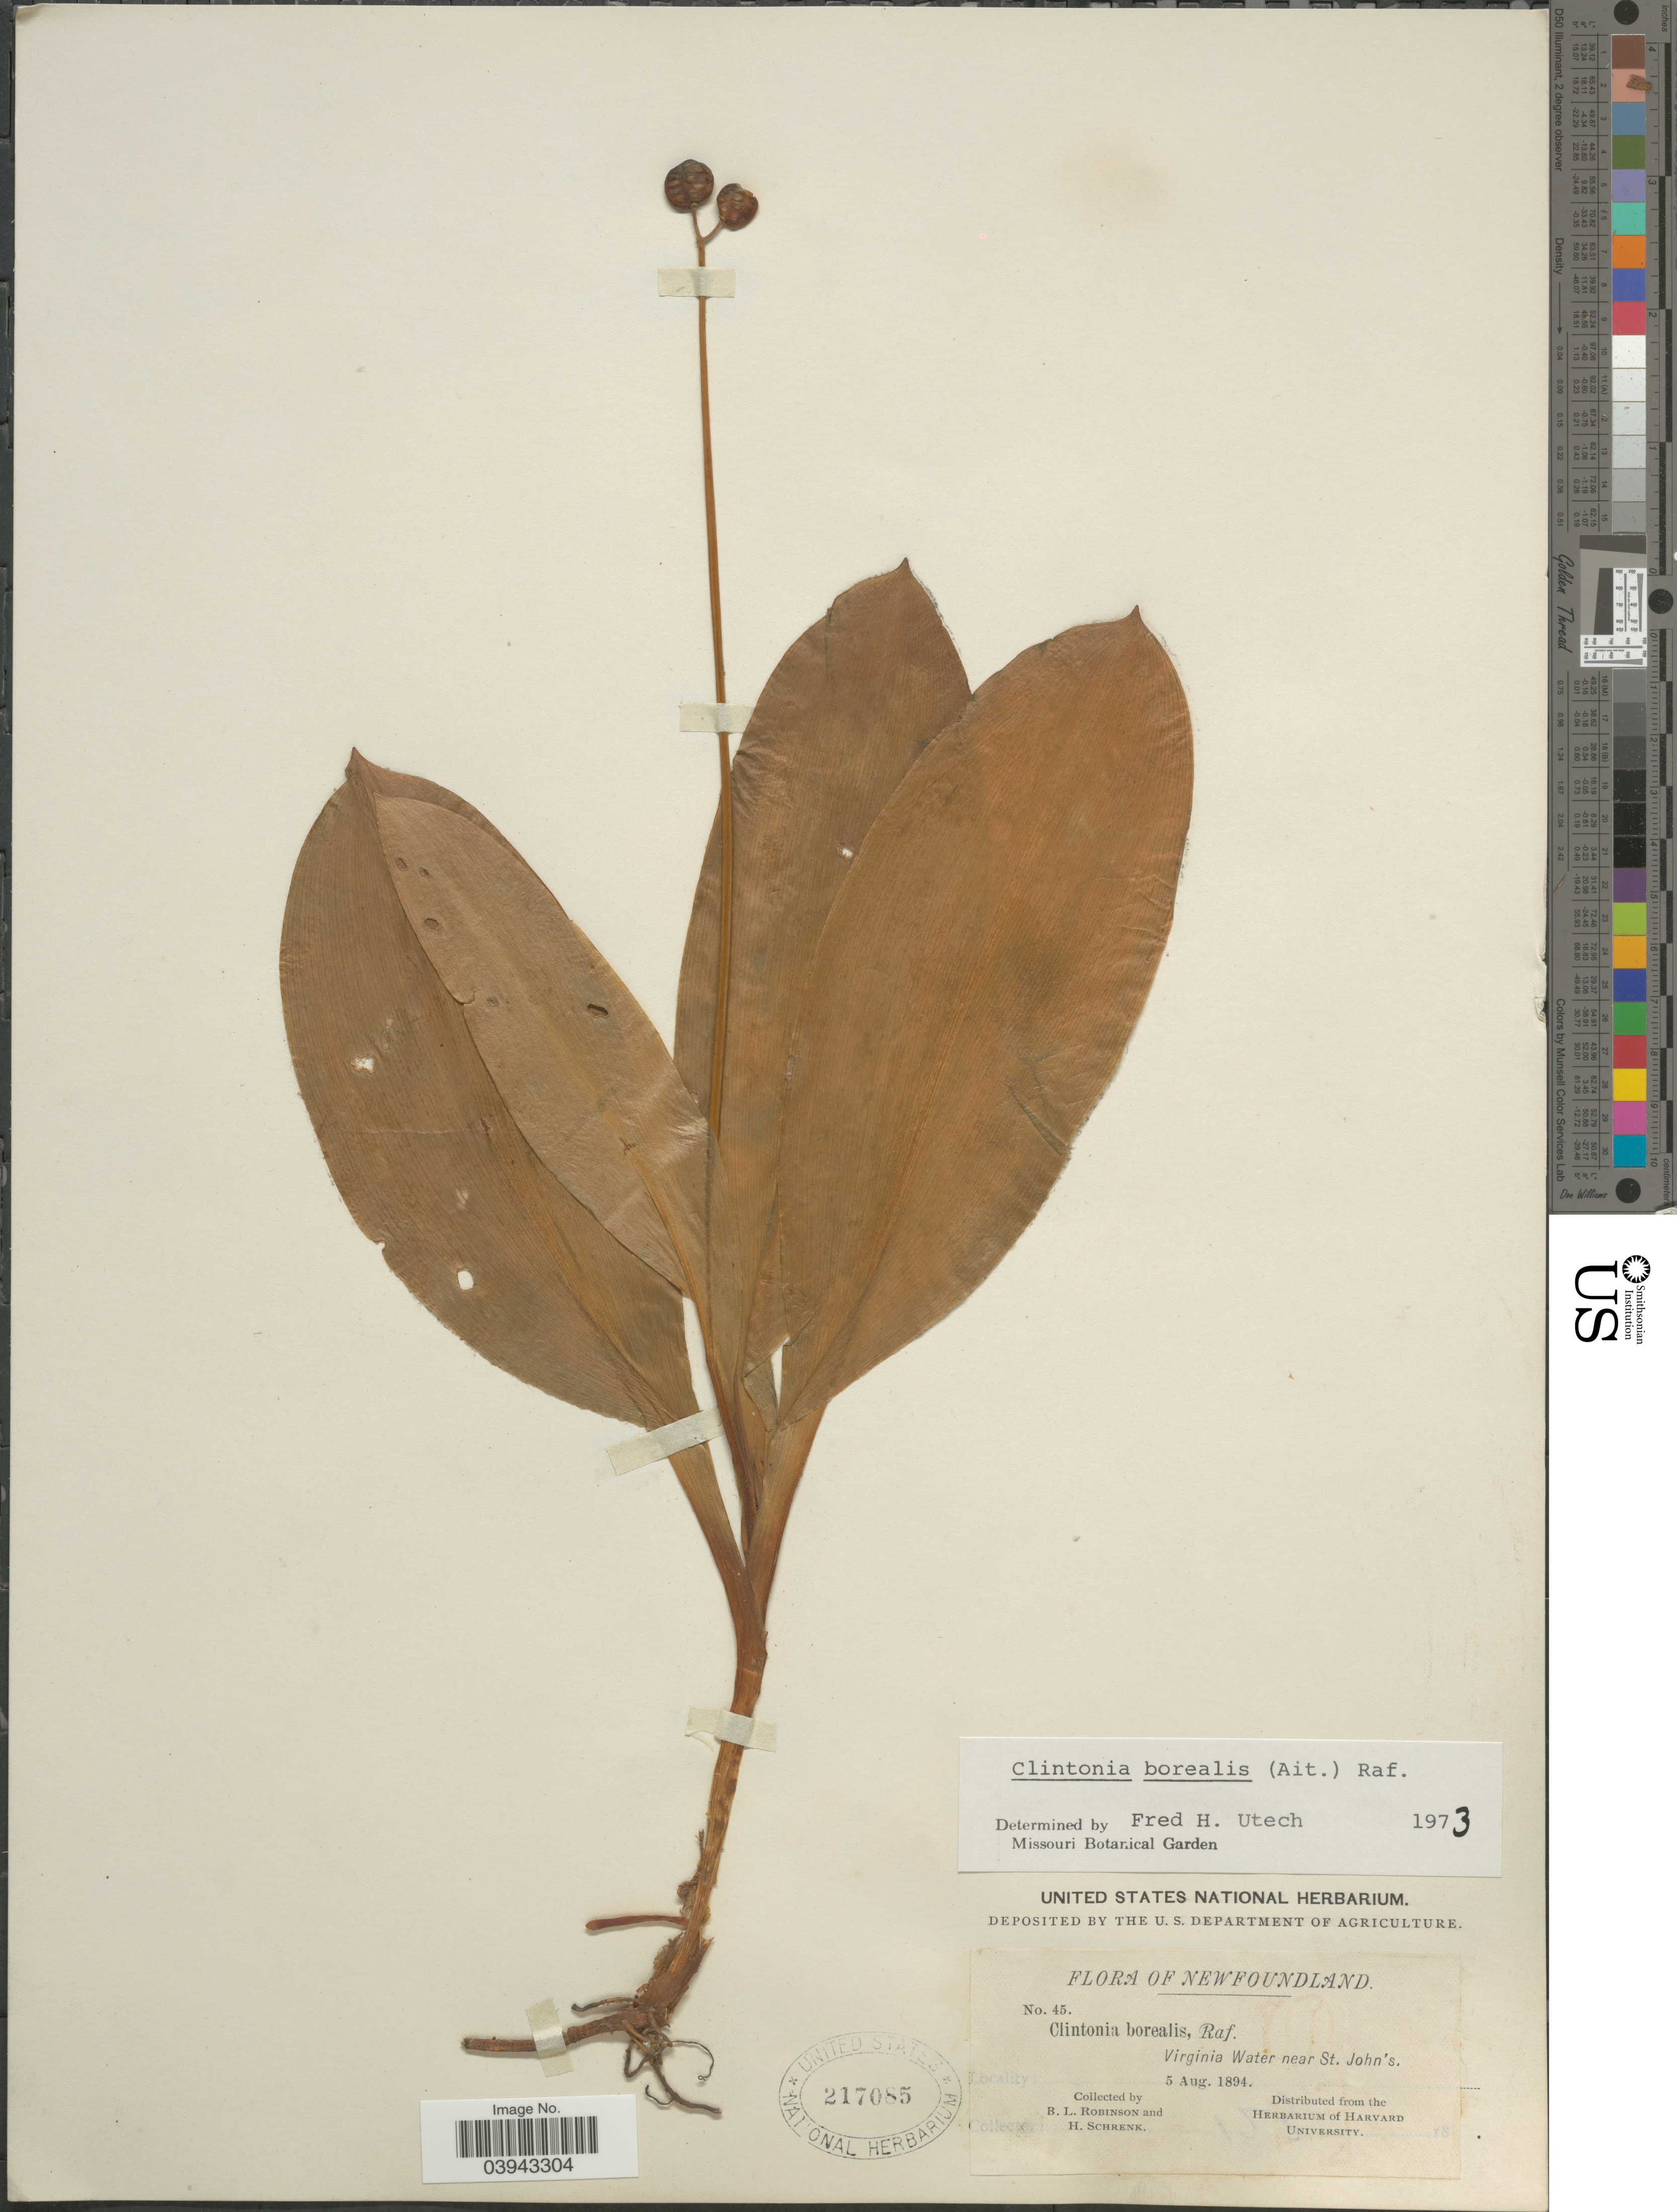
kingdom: Plantae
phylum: Tracheophyta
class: Liliopsida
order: Liliales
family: Liliaceae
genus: Clintonia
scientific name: Clintonia borealis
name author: (Aiton) Raf.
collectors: B. L. Robinson & H. Schrenk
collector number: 45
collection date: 1894-08-05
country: Canada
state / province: Newfoundland and Labrador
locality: Virginia Water near St. John's.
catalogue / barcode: US 217085